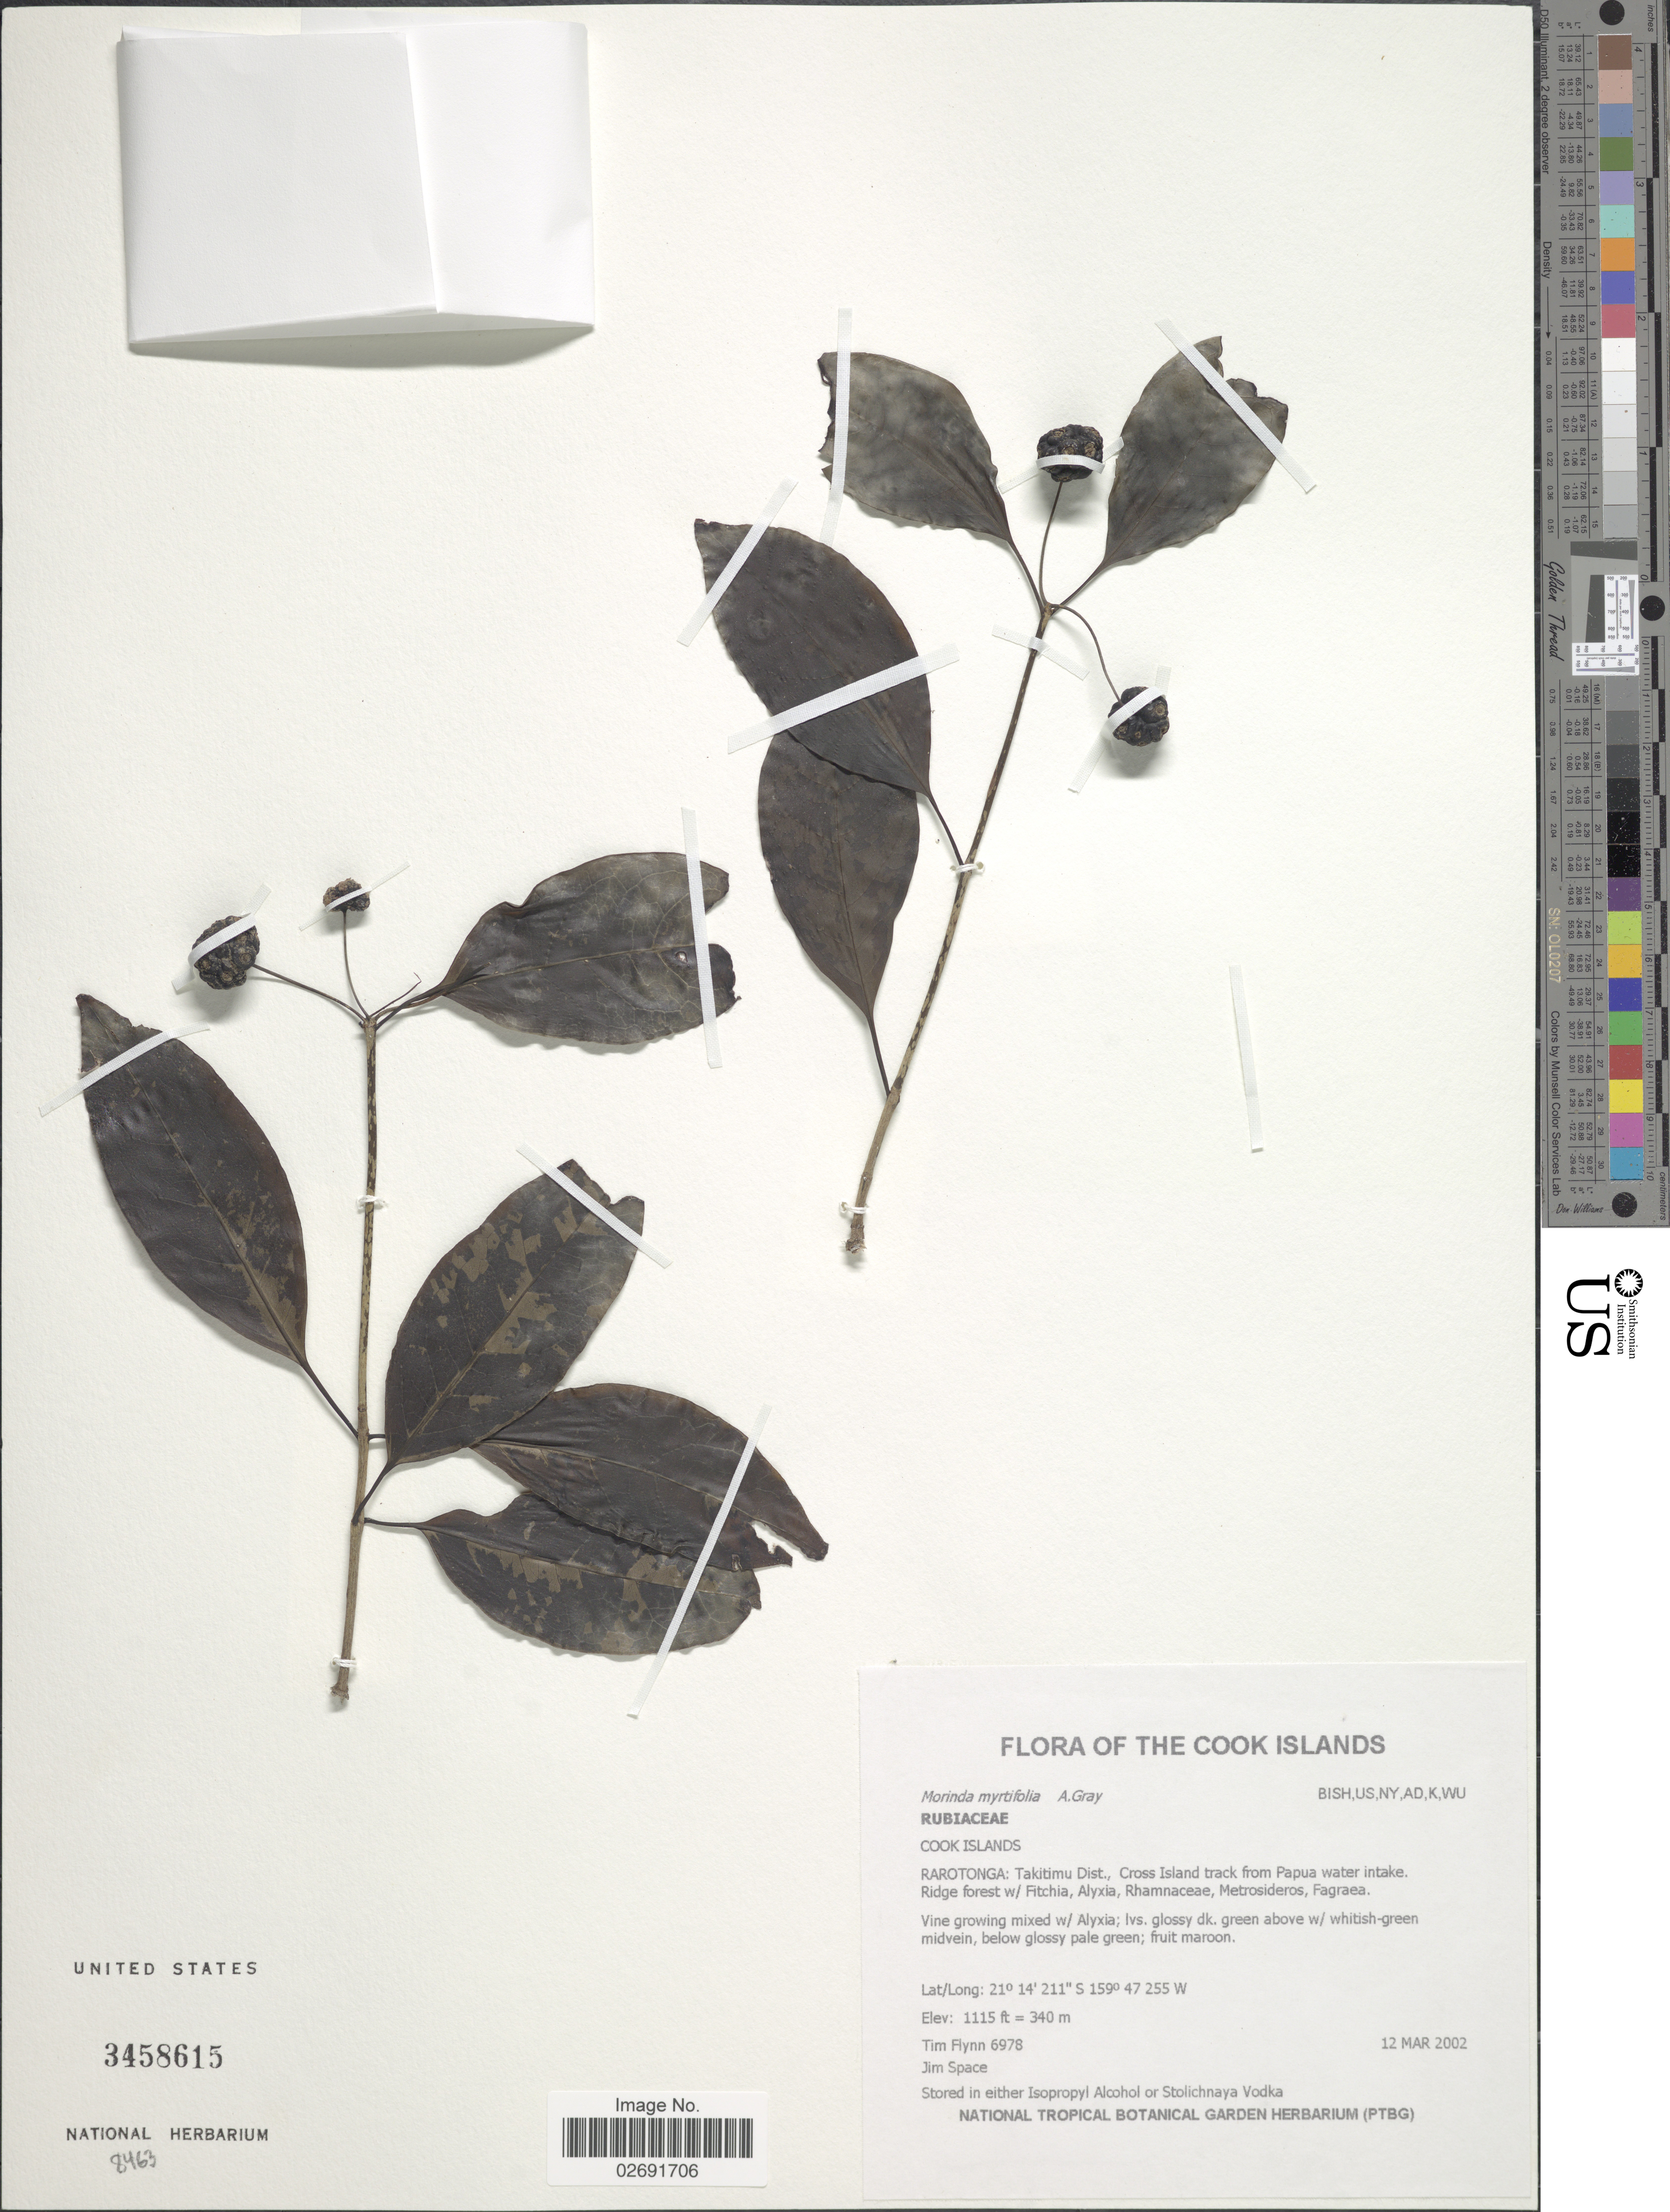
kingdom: Plantae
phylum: Tracheophyta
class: Magnoliopsida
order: Gentianales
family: Rubiaceae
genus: Gynochthodes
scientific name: Gynochthodes myrtifolia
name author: (A. Gray) Razafim. & B. Bremer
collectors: T. Flynn & J. Space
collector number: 6978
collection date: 2002-03-12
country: Cook Islands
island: Rarotonga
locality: Rarotonga: Takitimu Dist., Cross Island track from Papua water intake.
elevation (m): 340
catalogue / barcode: US 3458615